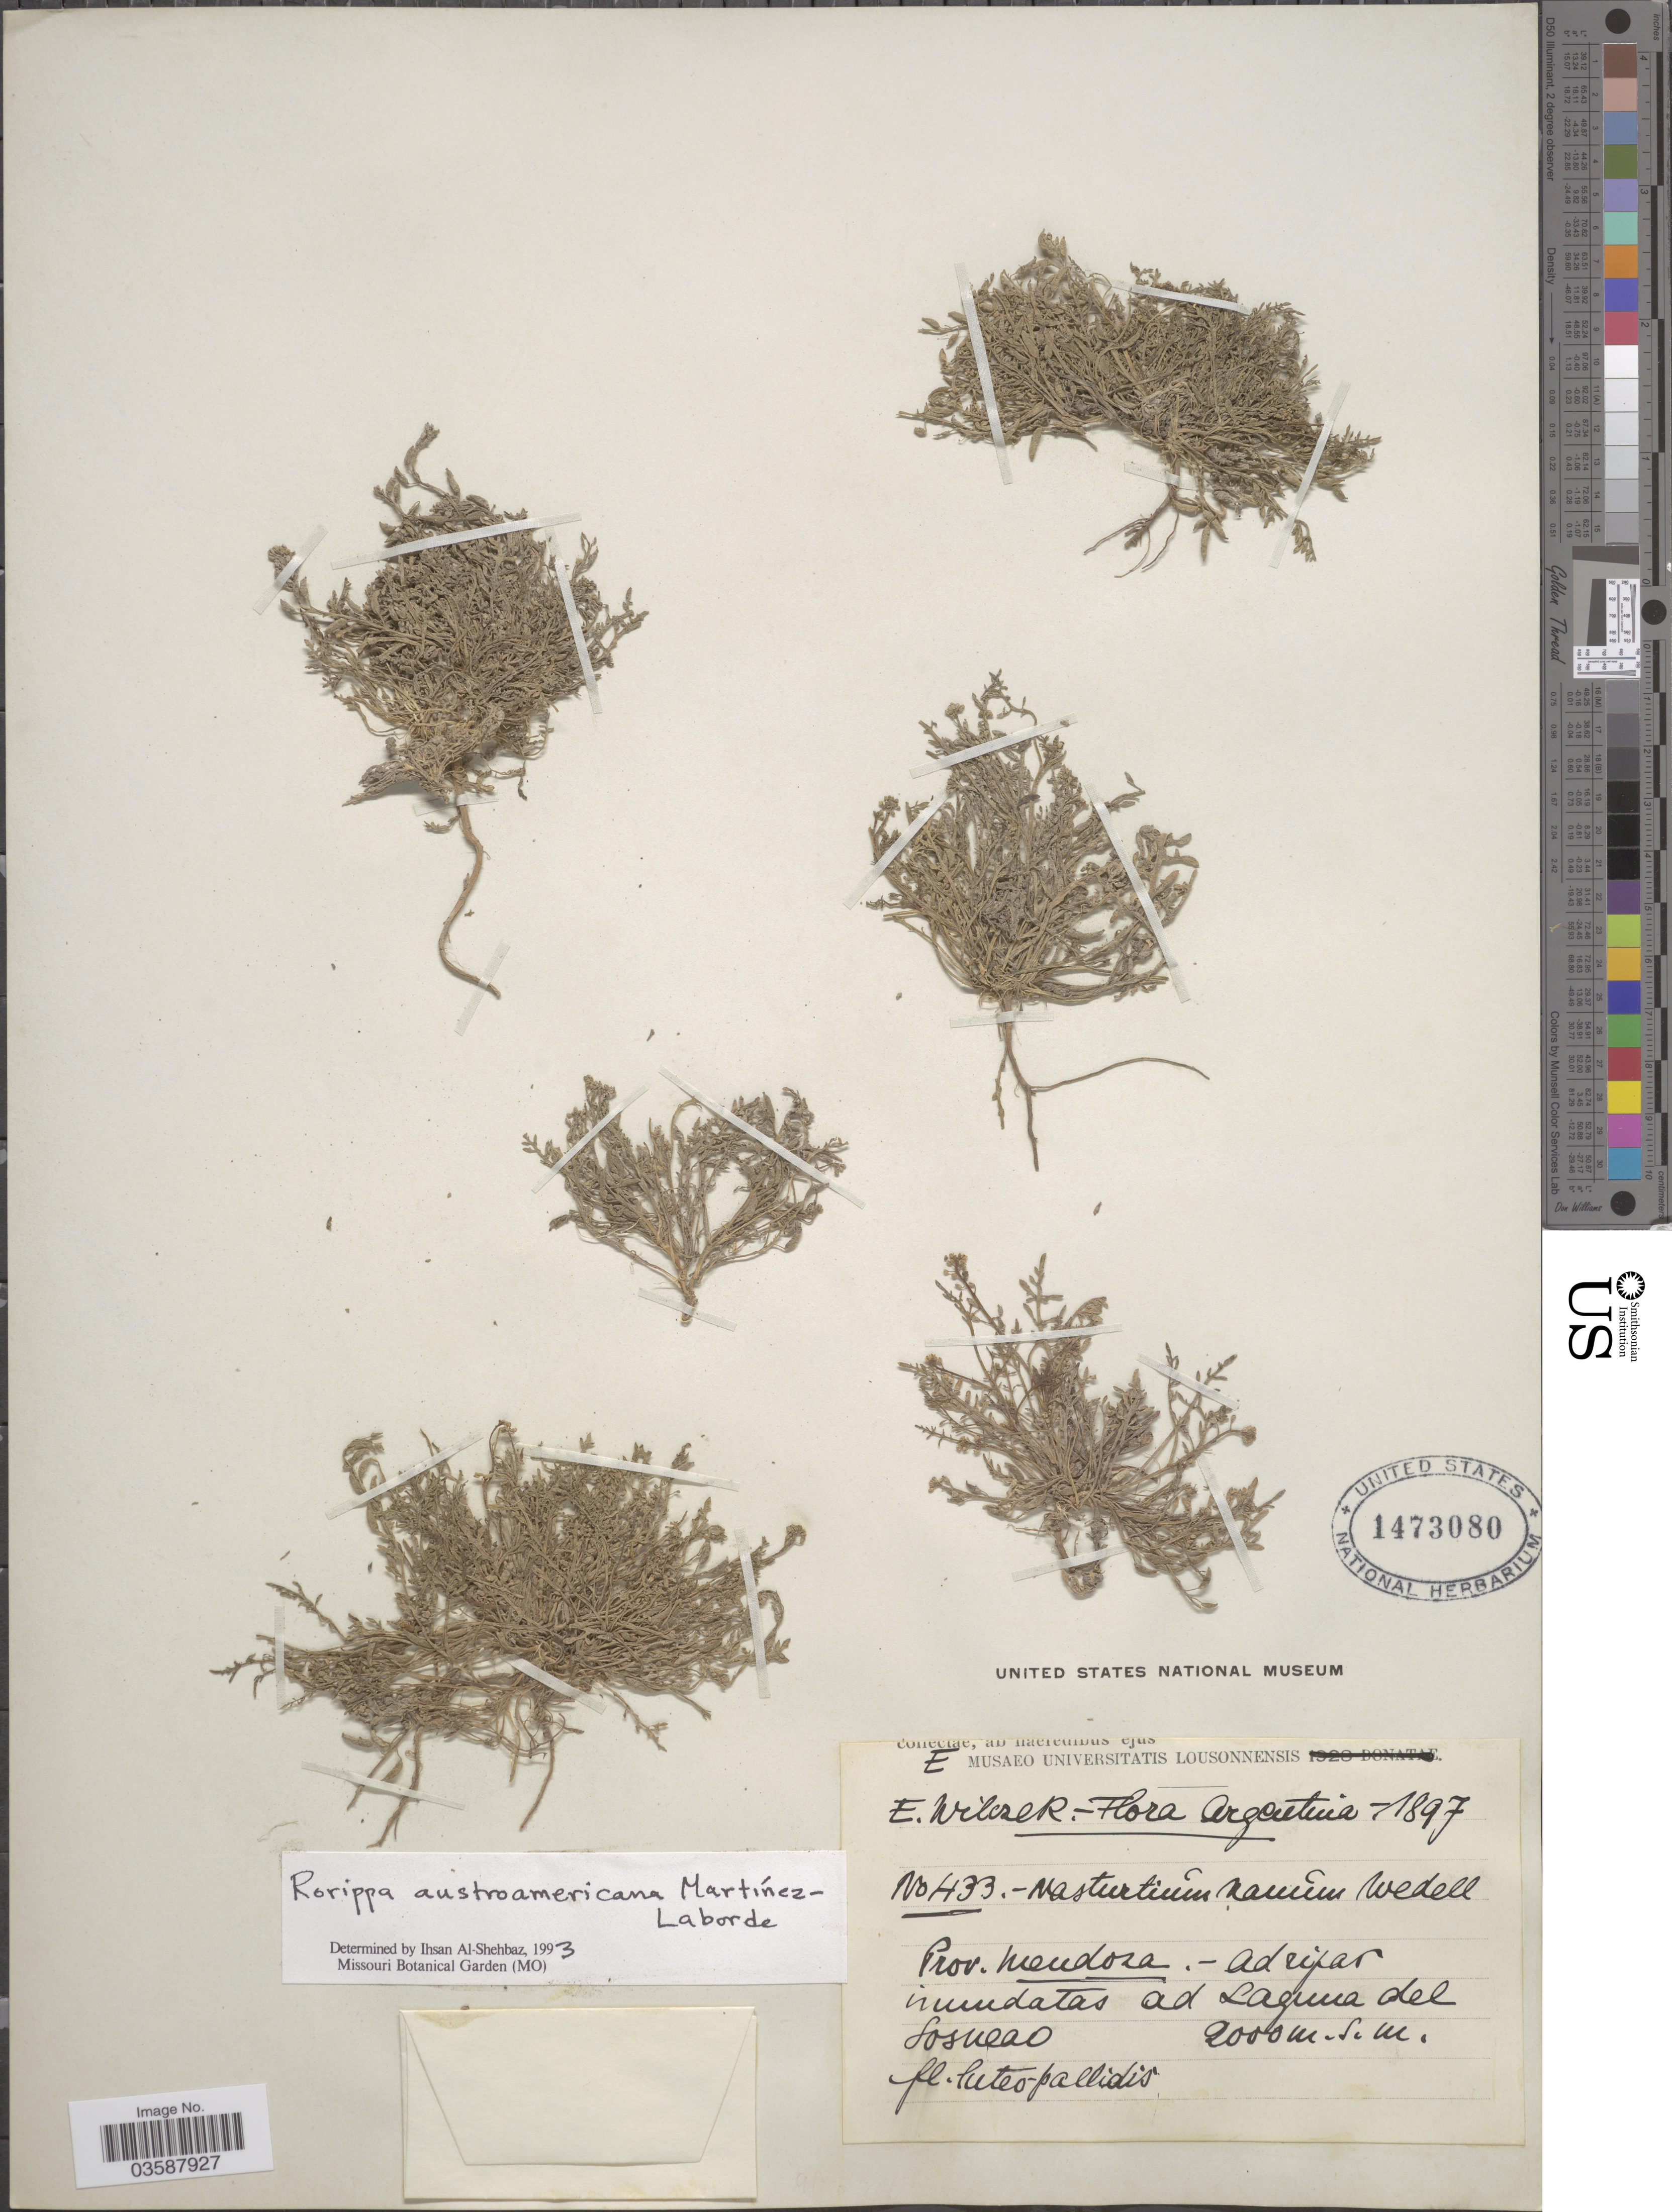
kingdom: Plantae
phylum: Tracheophyta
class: Magnoliopsida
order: Brassicales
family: Brassicaceae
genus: Rorippa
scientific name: Rorippa austroamericana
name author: Mart.-Laborde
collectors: E. Wilczek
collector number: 433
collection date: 1897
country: Argentina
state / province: Mendoza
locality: Ad ripas inundatas ad Laguna del Sosua.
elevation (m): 2000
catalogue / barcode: US 1473080